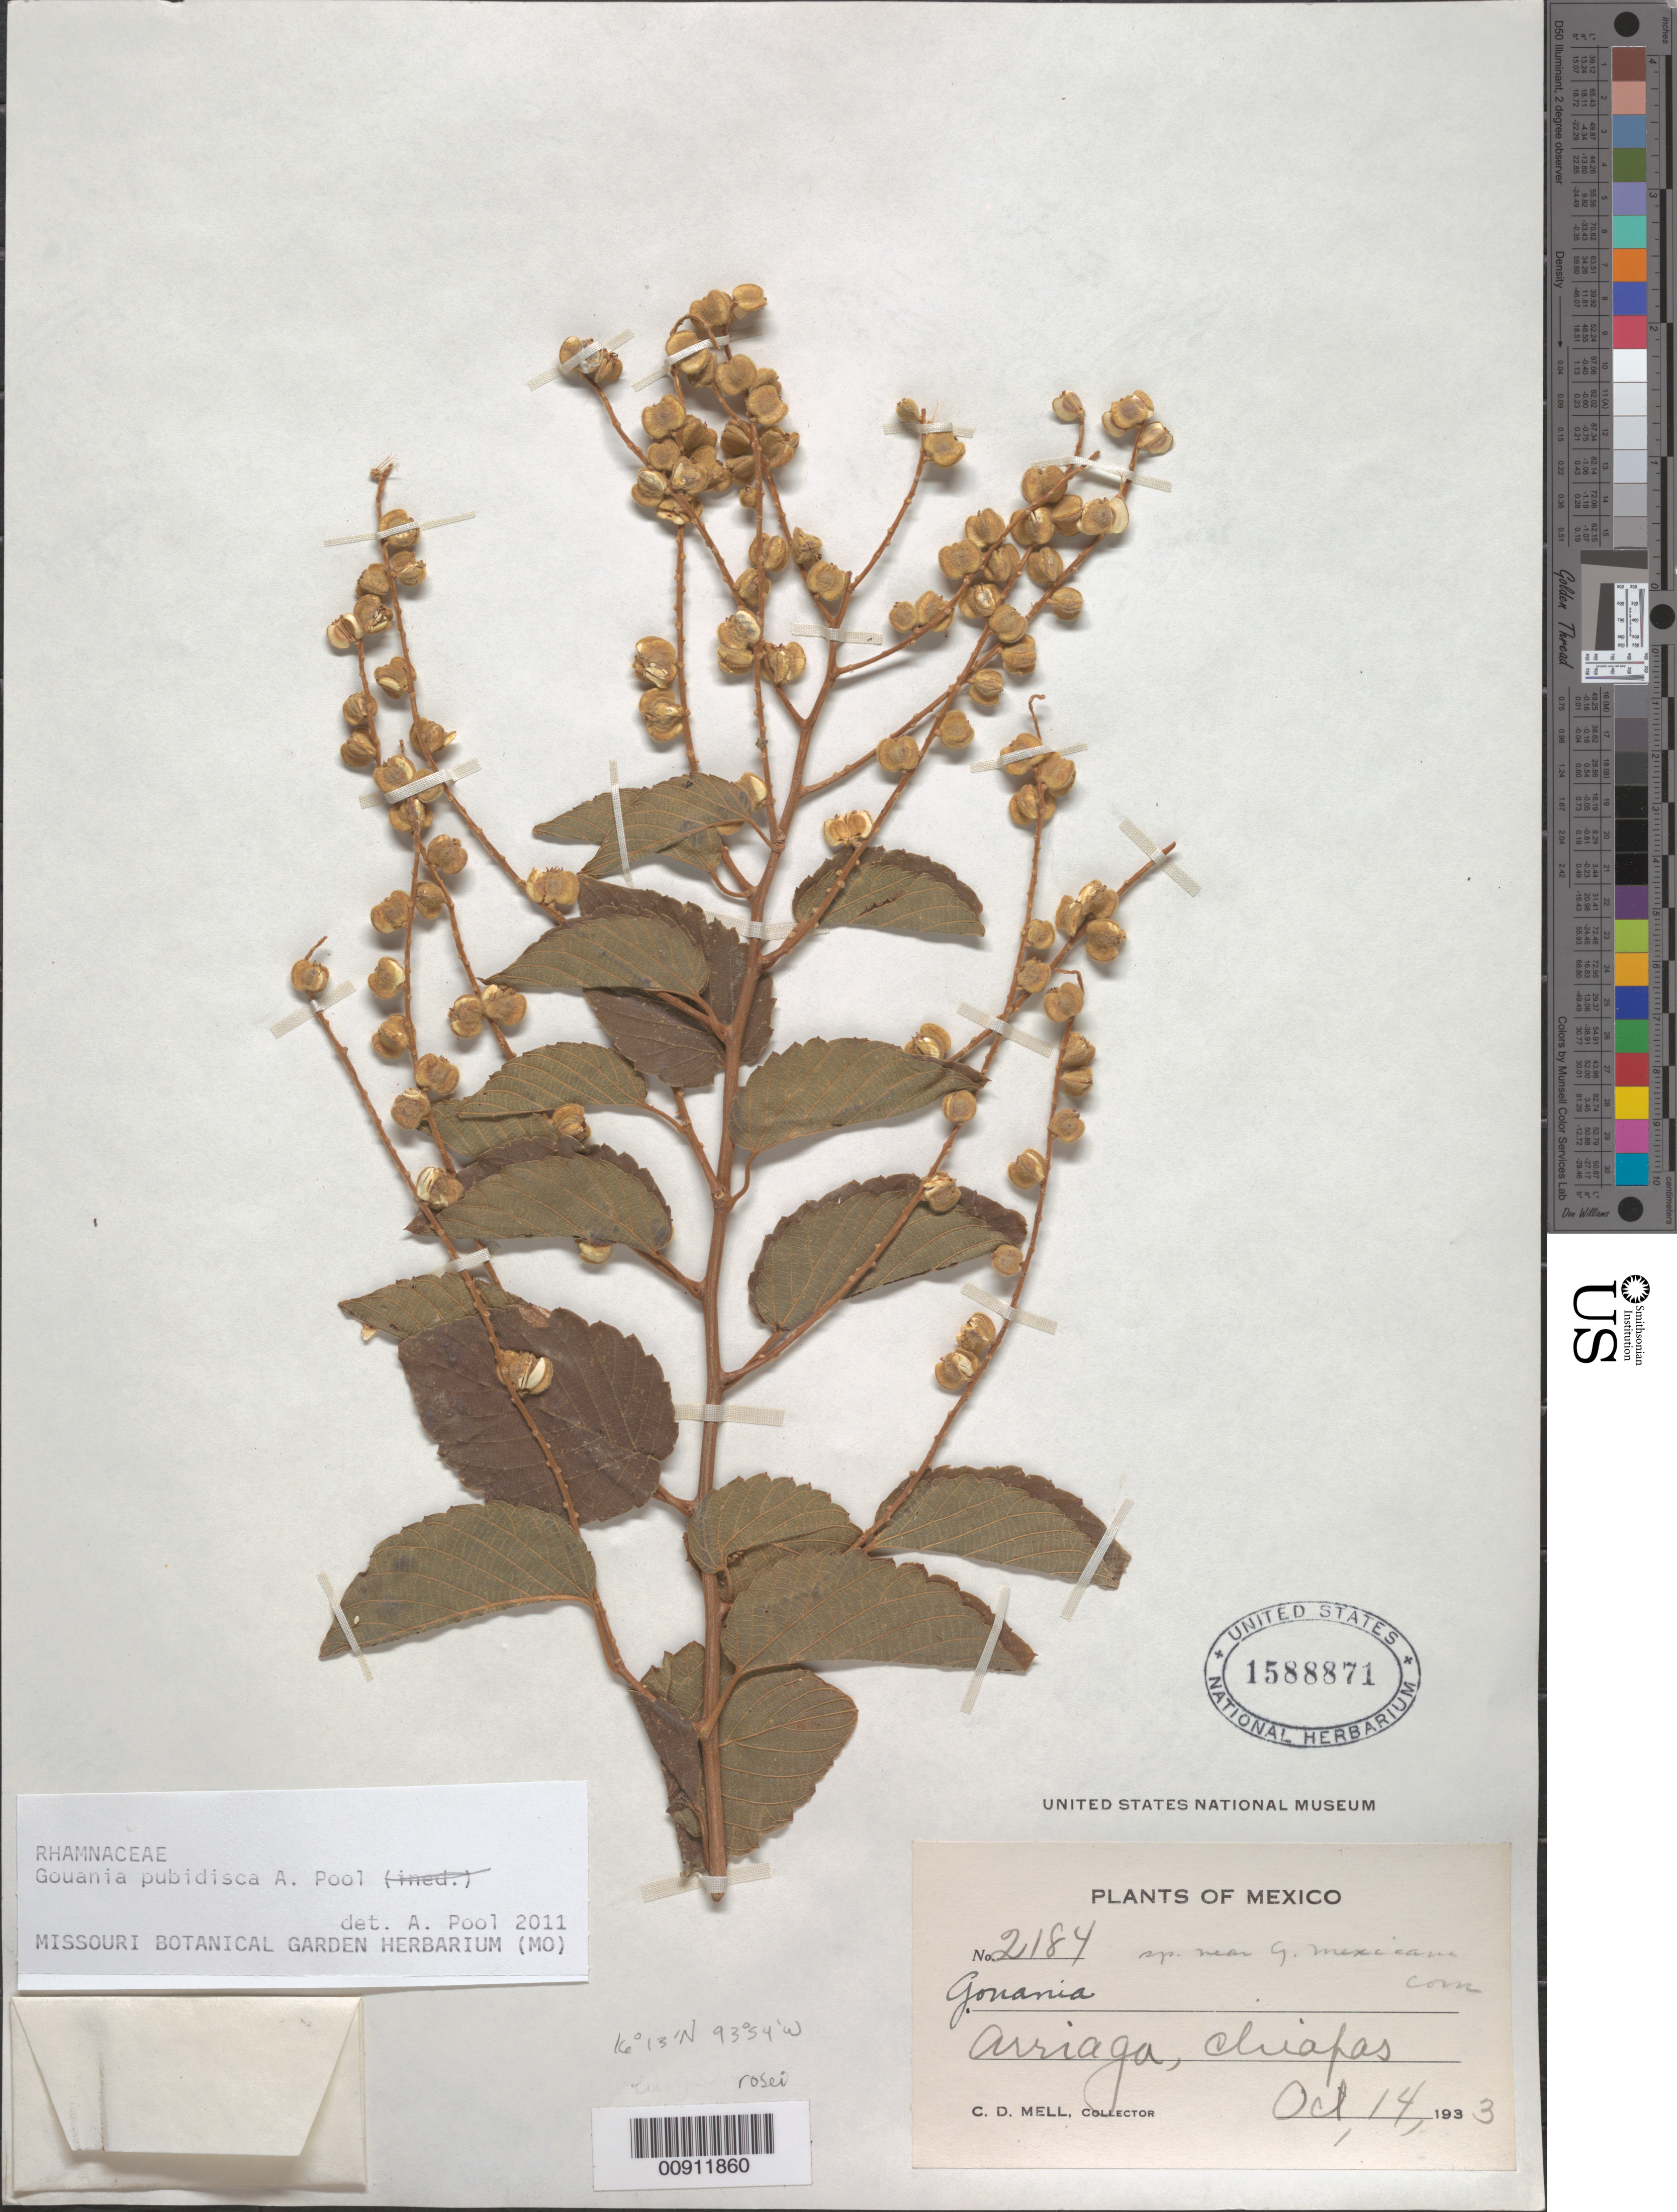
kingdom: Plantae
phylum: Tracheophyta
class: Magnoliopsida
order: Rosales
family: Rhamnaceae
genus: Gouania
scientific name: Gouania pubidisca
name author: A. Pool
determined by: Pool, A., (MO), Missouri Botanical Garden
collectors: C. D. Mell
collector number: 2184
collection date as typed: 14 Oct 1933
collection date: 1933-10-14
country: Mexico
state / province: Chiapas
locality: Arriaga, Chiapas.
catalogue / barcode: US 1588871